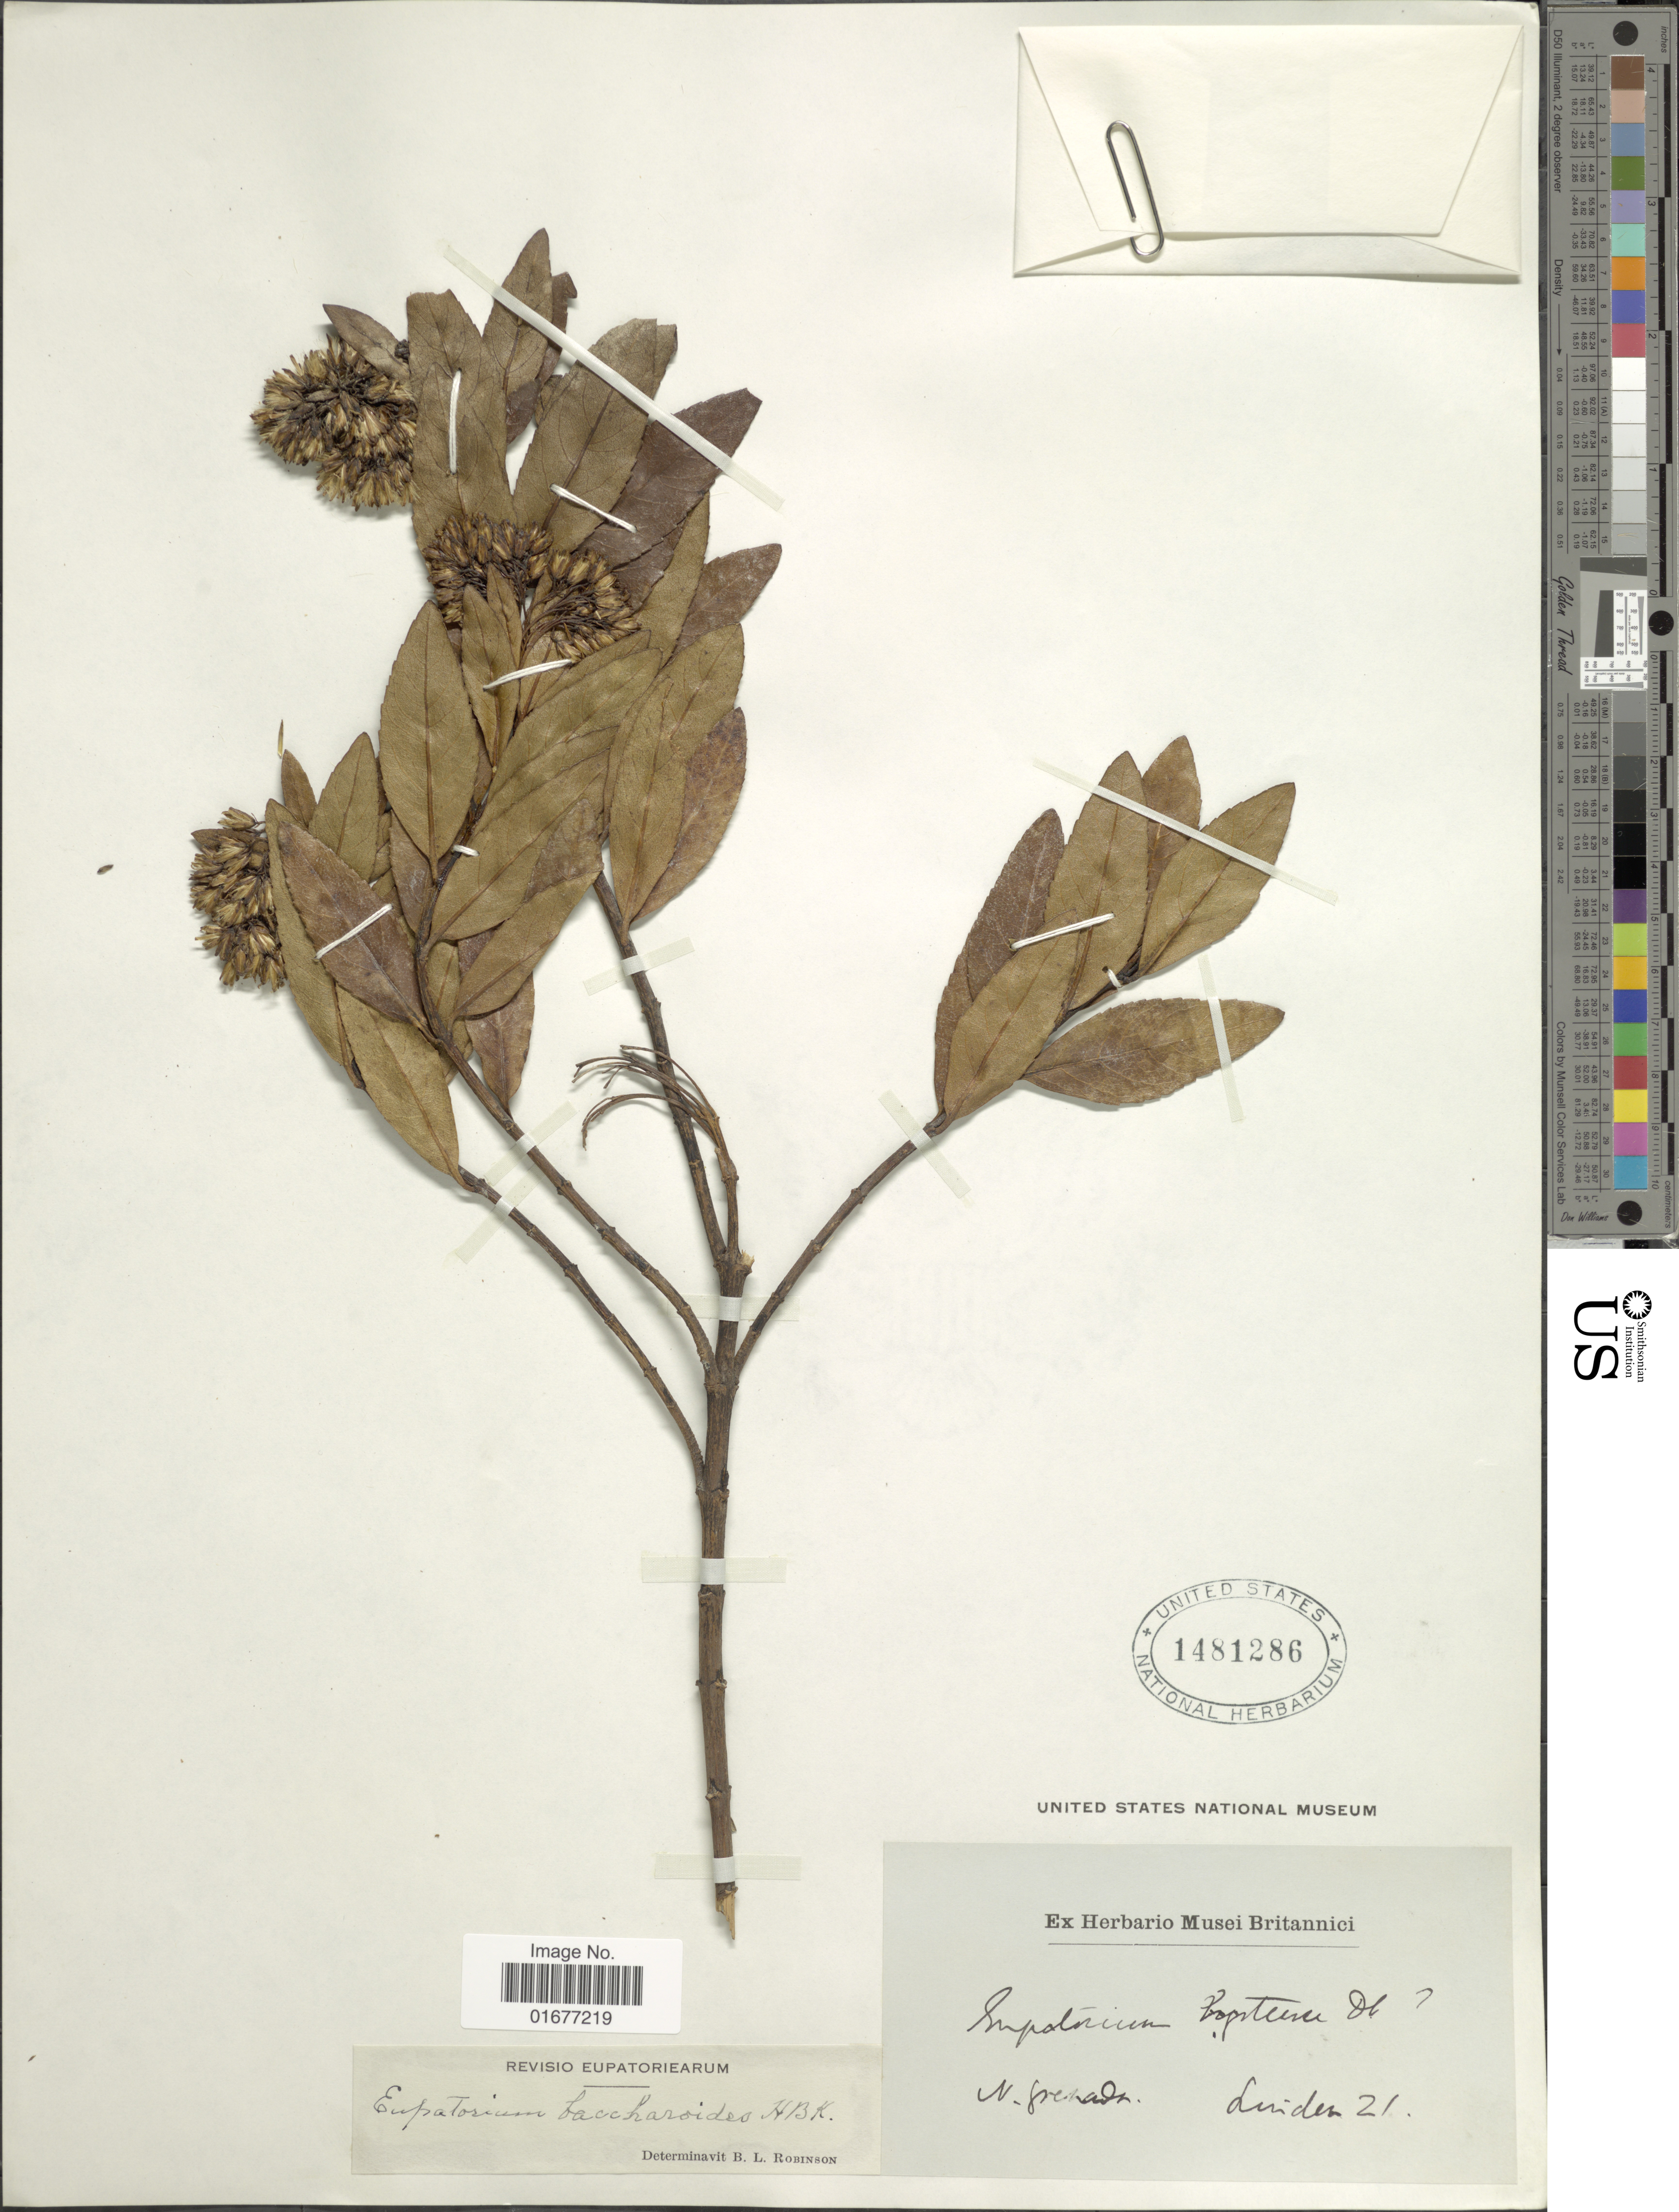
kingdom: Plantae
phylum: Tracheophyta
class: Magnoliopsida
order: Asterales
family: Asteraceae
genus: Ageratina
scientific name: Ageratina baccharoides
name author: (Kunth) R.M. King & H. Rob.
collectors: -- Linden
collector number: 21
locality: N. Grenada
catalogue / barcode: US 1481286